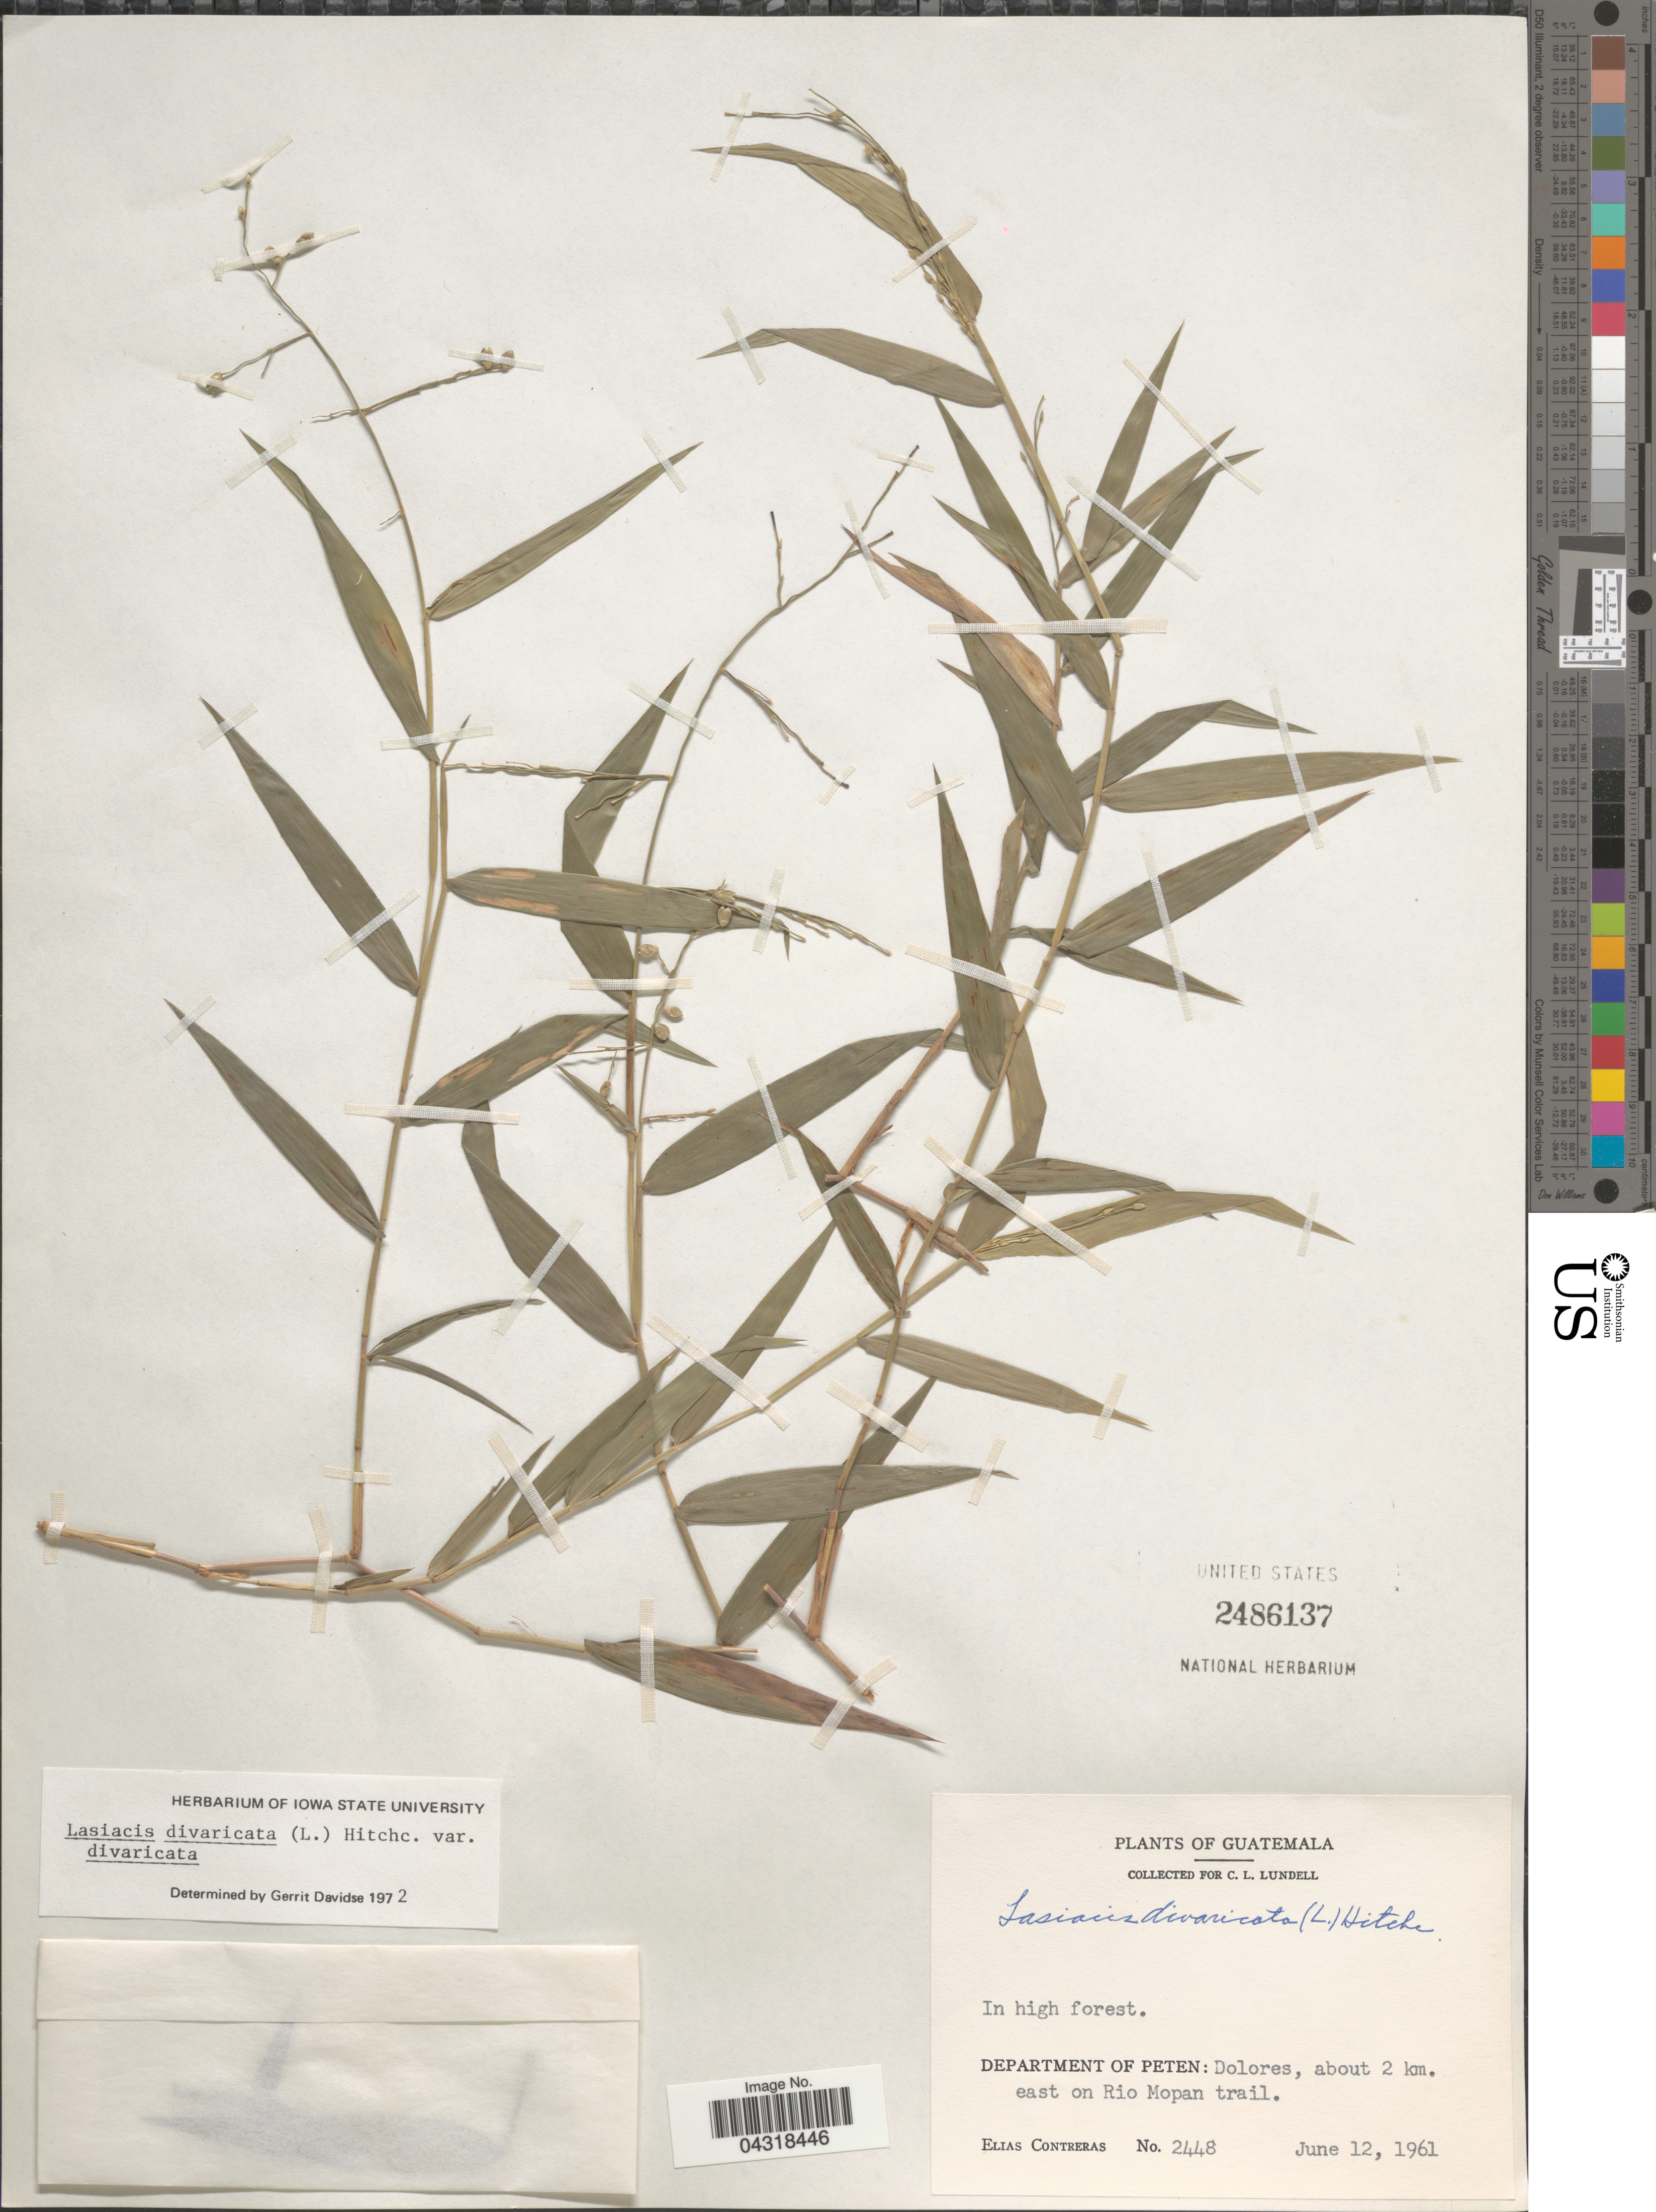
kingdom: Plantae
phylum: Tracheophyta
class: Liliopsida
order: Poales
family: Poaceae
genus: Lasiacis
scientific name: Lasiacis divaricata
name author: (L.) Hitchc.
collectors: E. Contreras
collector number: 2448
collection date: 1961-06-12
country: Guatemala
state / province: El Peten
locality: Department of Peten: Dolores, about 2 km. east on Rio Mopan trail.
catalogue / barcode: US 2486137